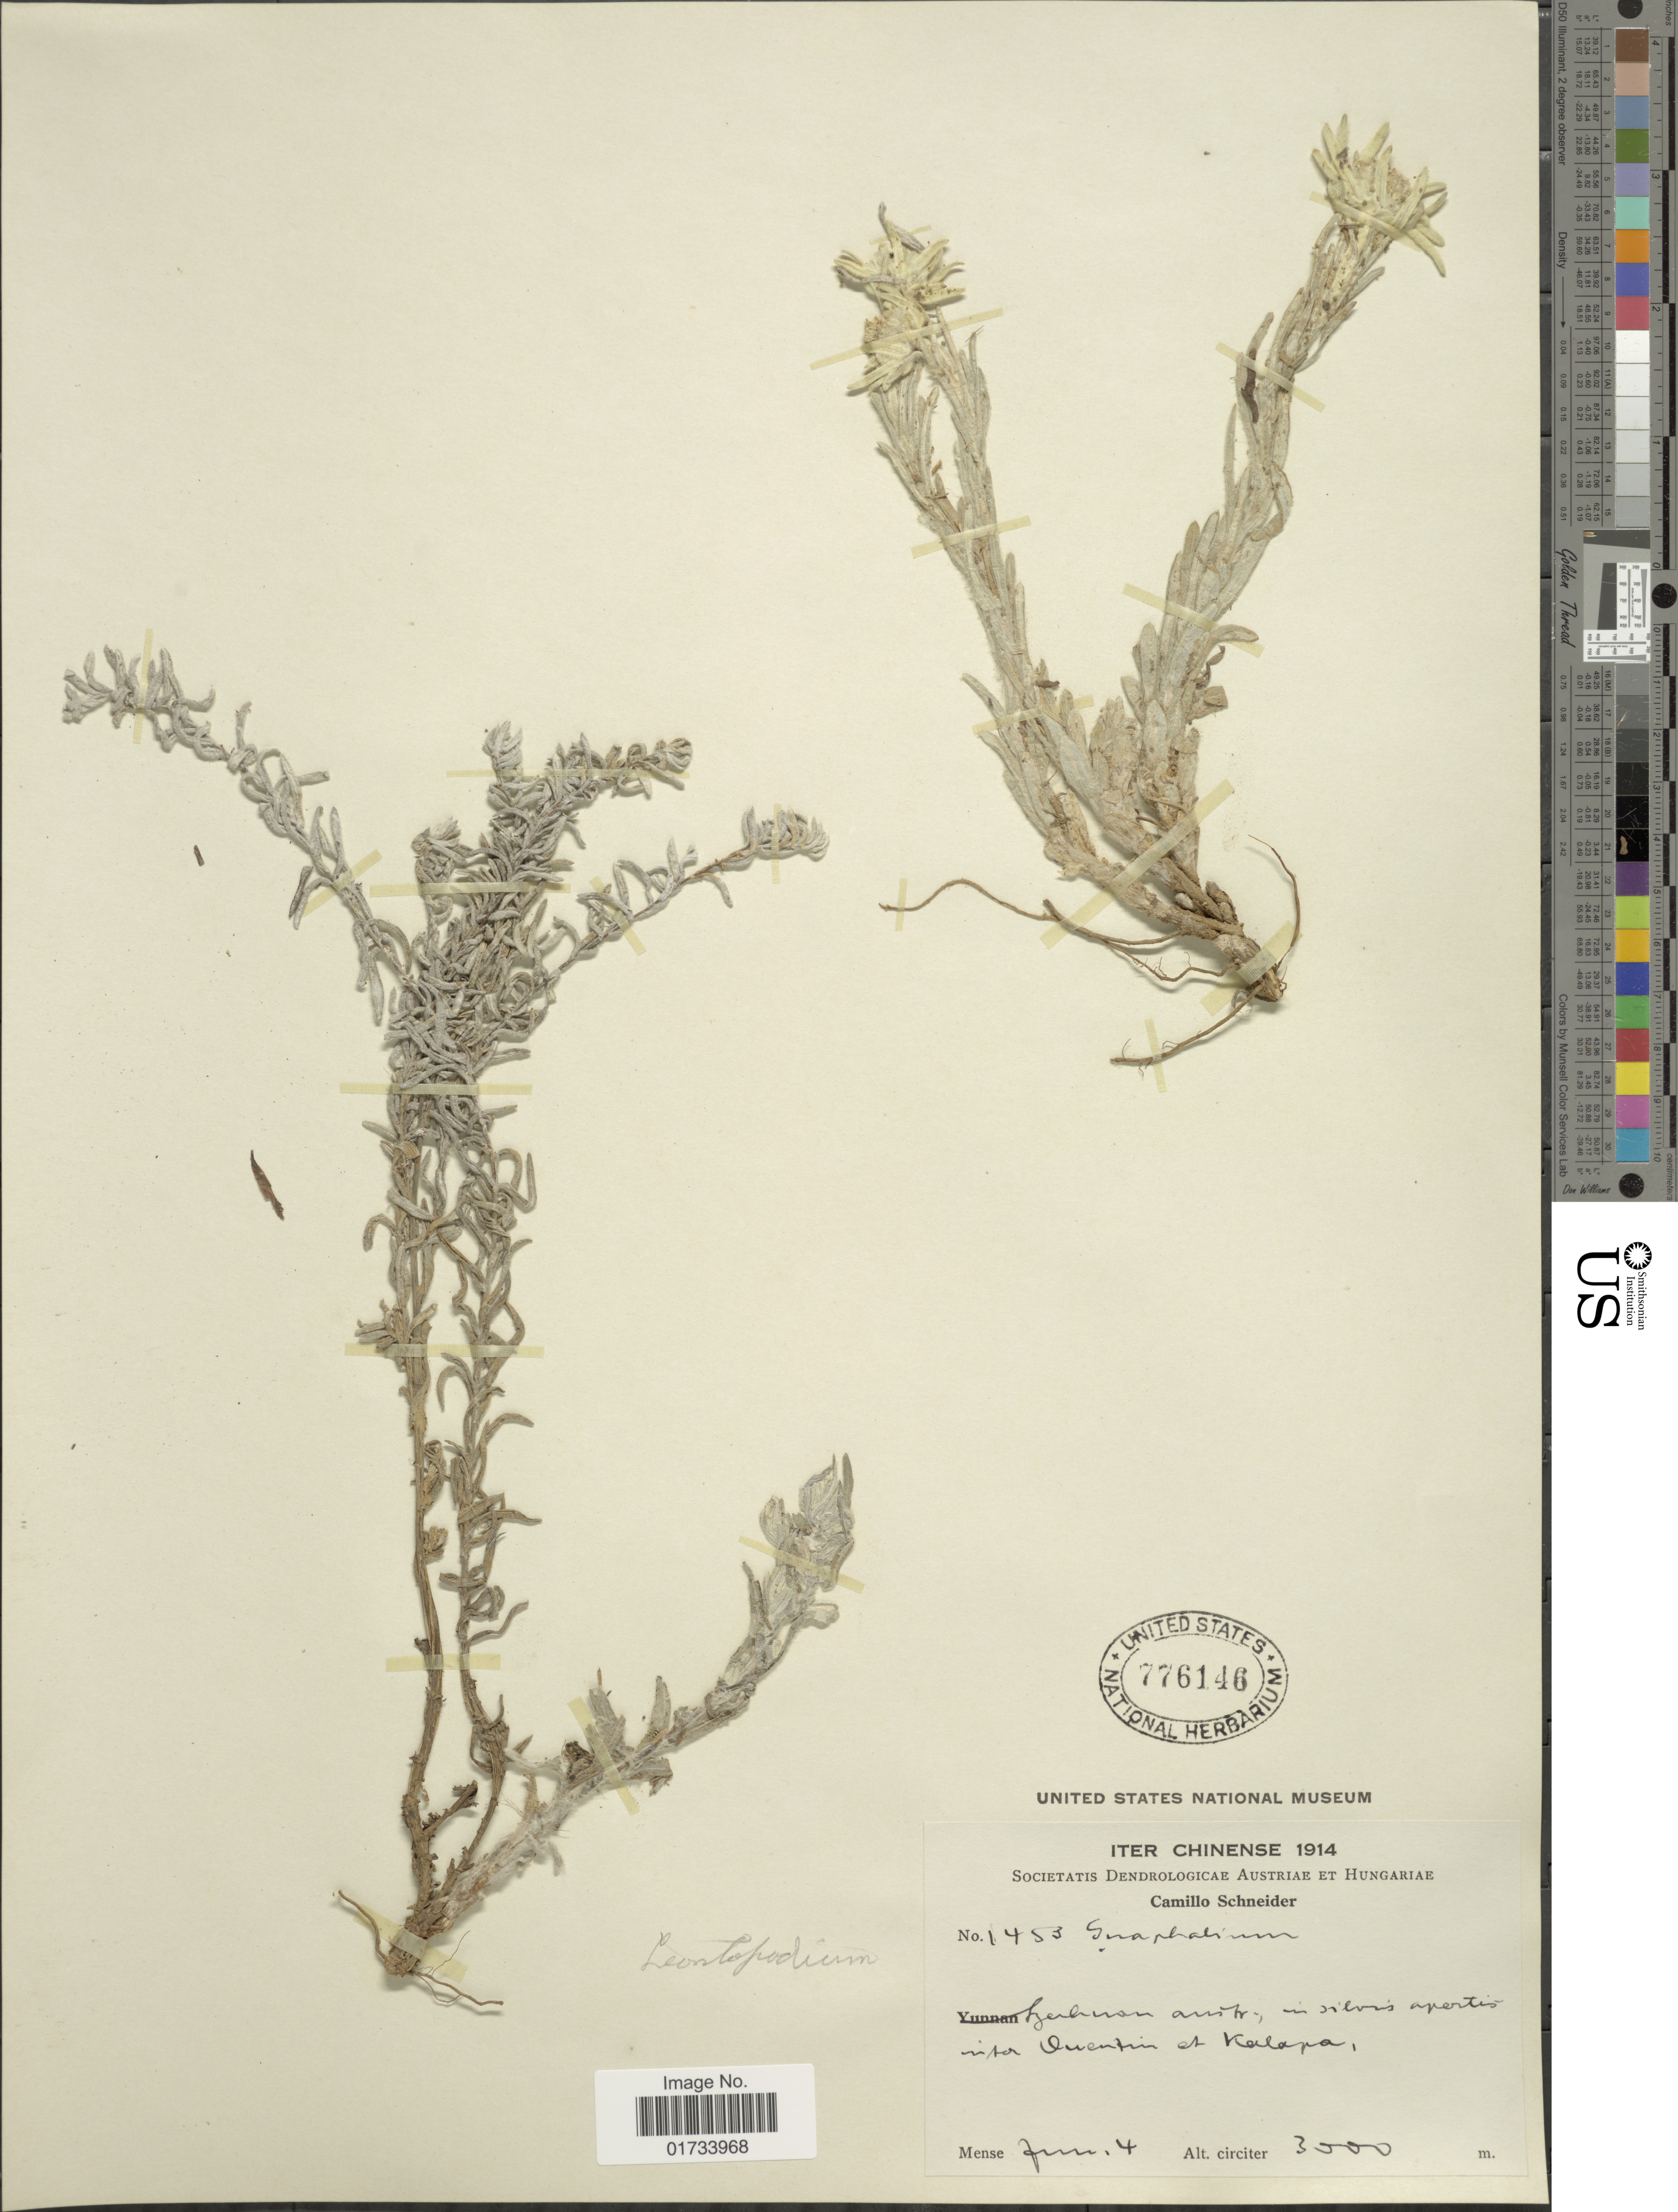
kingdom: Plantae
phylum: Tracheophyta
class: Magnoliopsida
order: Asterales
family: Asteraceae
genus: Leontopodium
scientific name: Leontopodium dedekensii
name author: (Bureau & Franch.) Beauverd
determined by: Chen, Y. S.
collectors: C. K. Schneider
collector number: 1453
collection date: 1914-06-04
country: China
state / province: Yunnan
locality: Iter Chinense, kerkson amstr, in silvis aperis inter Quentin et Kalapa [interpreted]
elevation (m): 3000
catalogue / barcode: US 776146